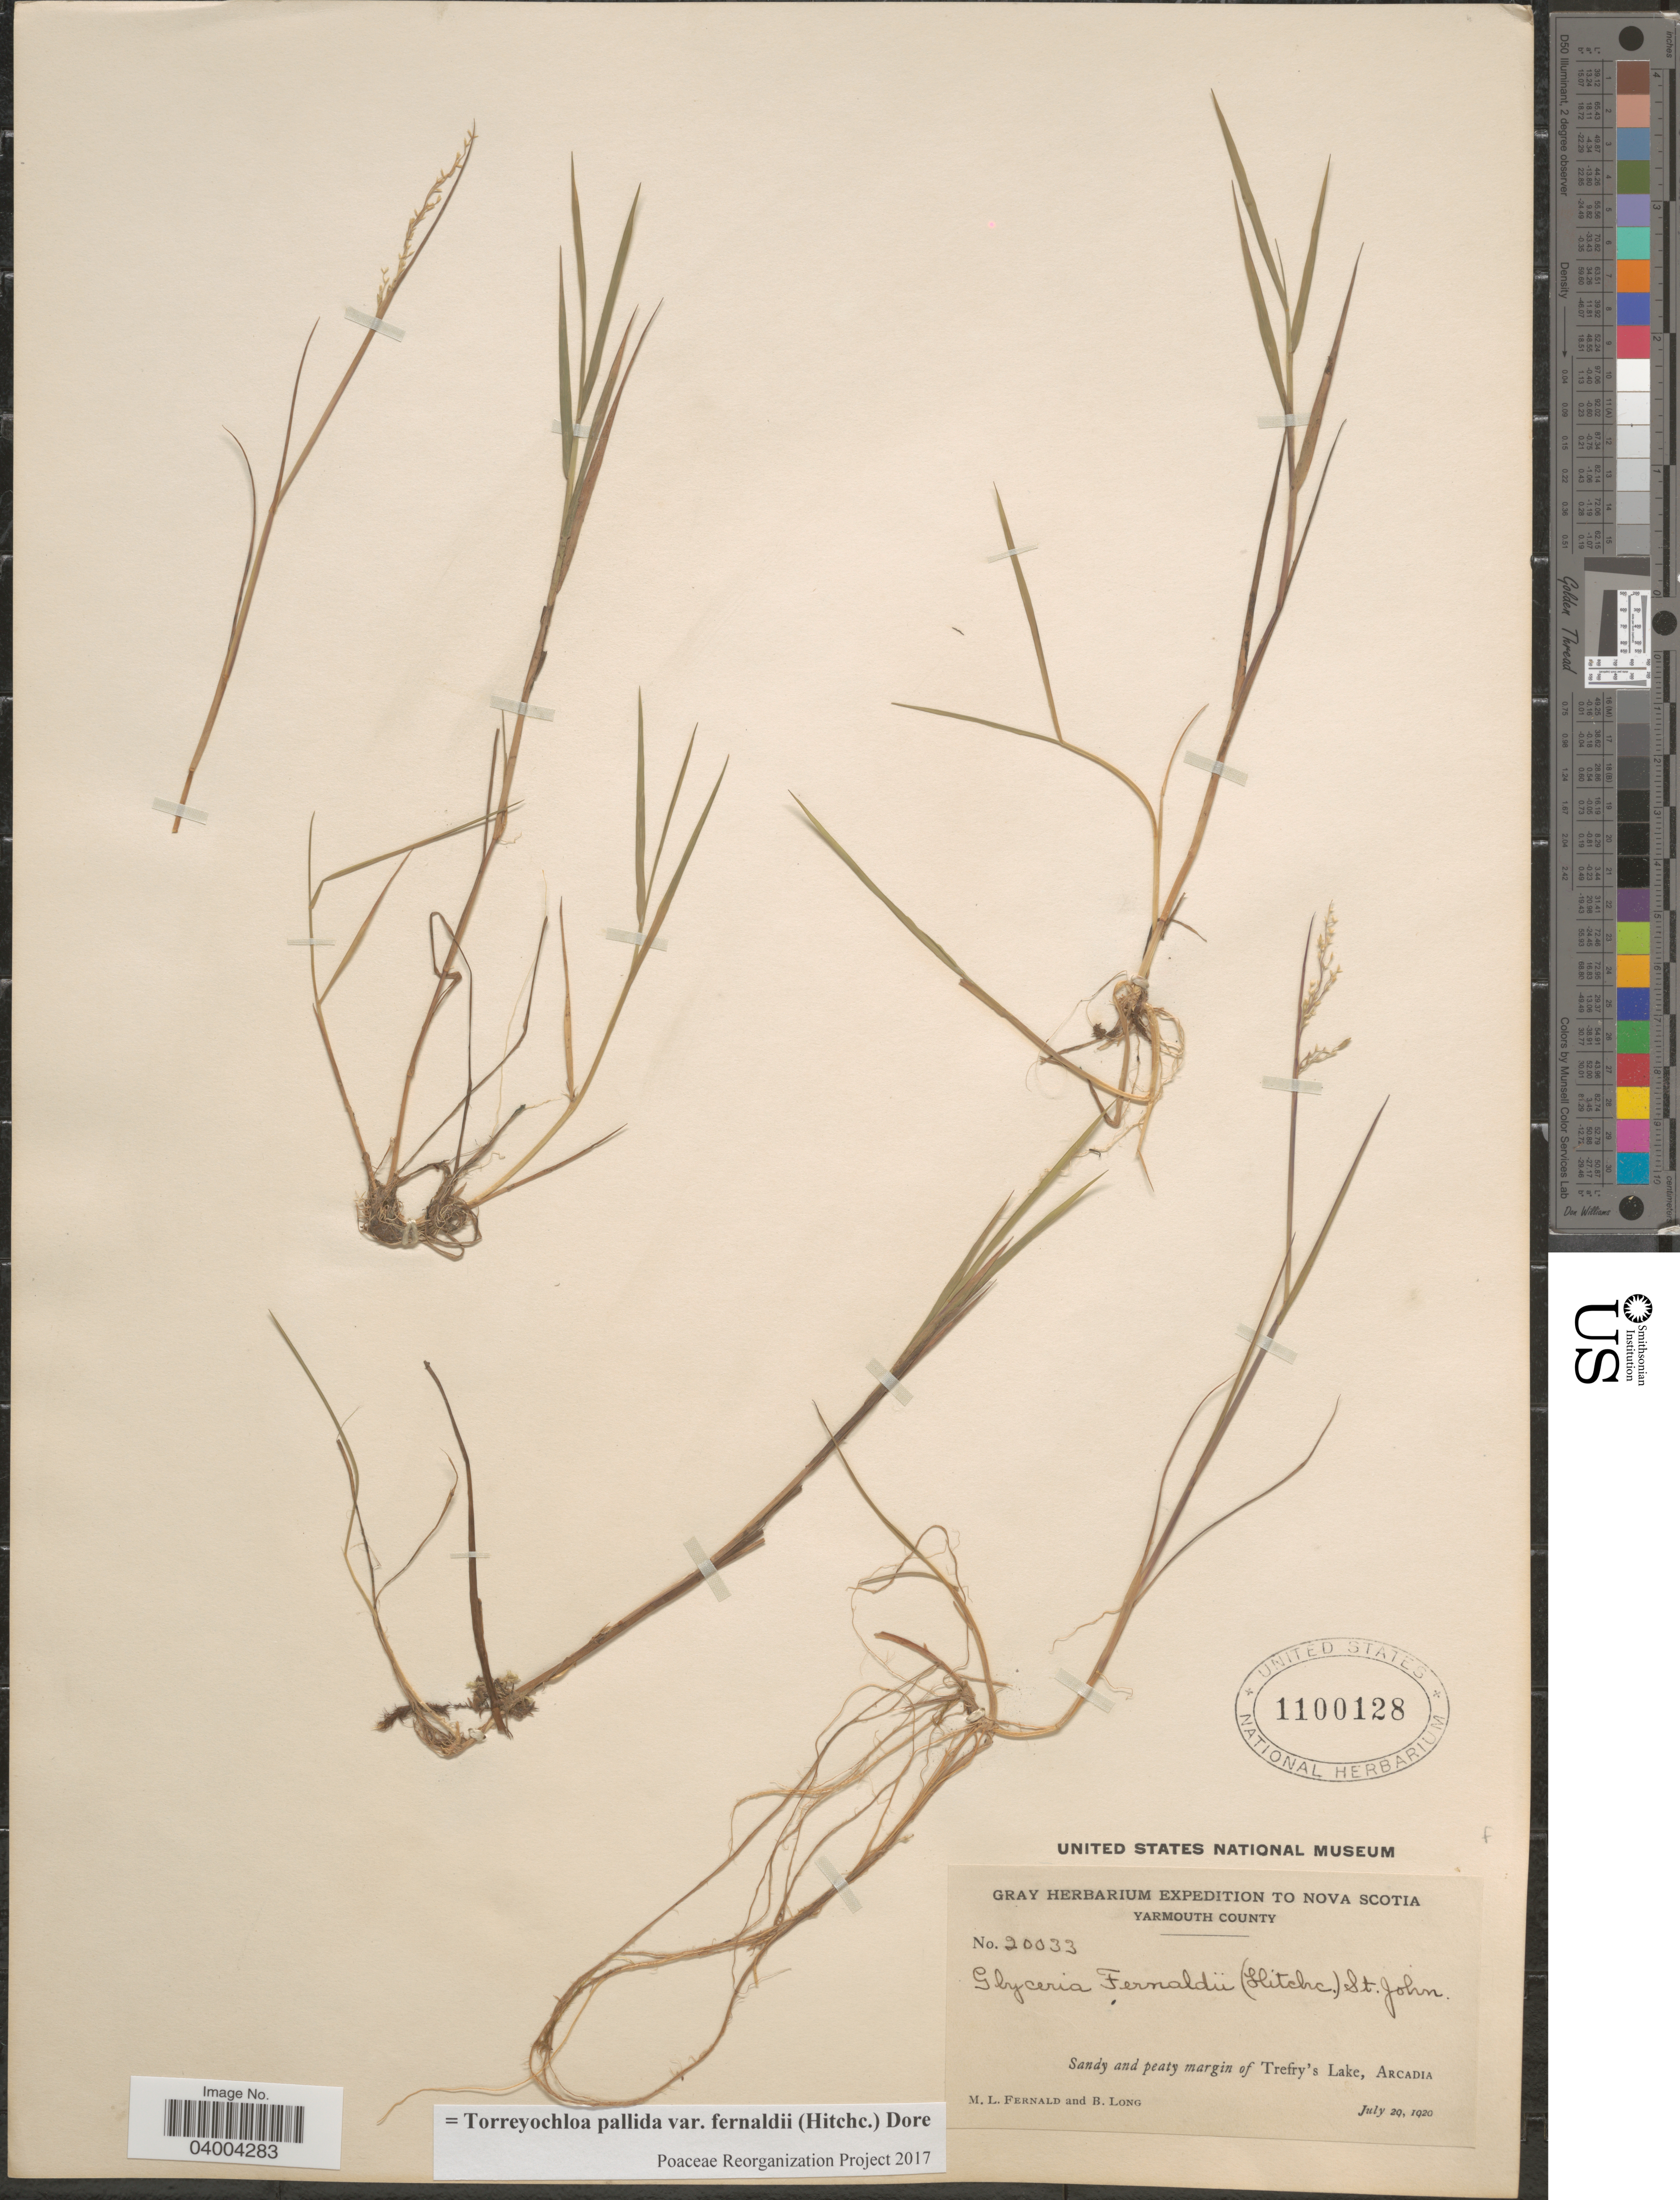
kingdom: Plantae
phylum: Tracheophyta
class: Liliopsida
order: Poales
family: Poaceae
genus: Torreyochloa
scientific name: Torreyochloa pallida var. fernaldii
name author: (Hitchc.) Dore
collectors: M. L. Fernald & B. Long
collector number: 20033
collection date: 1920-07-29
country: Canada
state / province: Nova Scotia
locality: armouth County. Sandy and peaty margin of Trefry's Lake, Arcadia.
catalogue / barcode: US 1100128